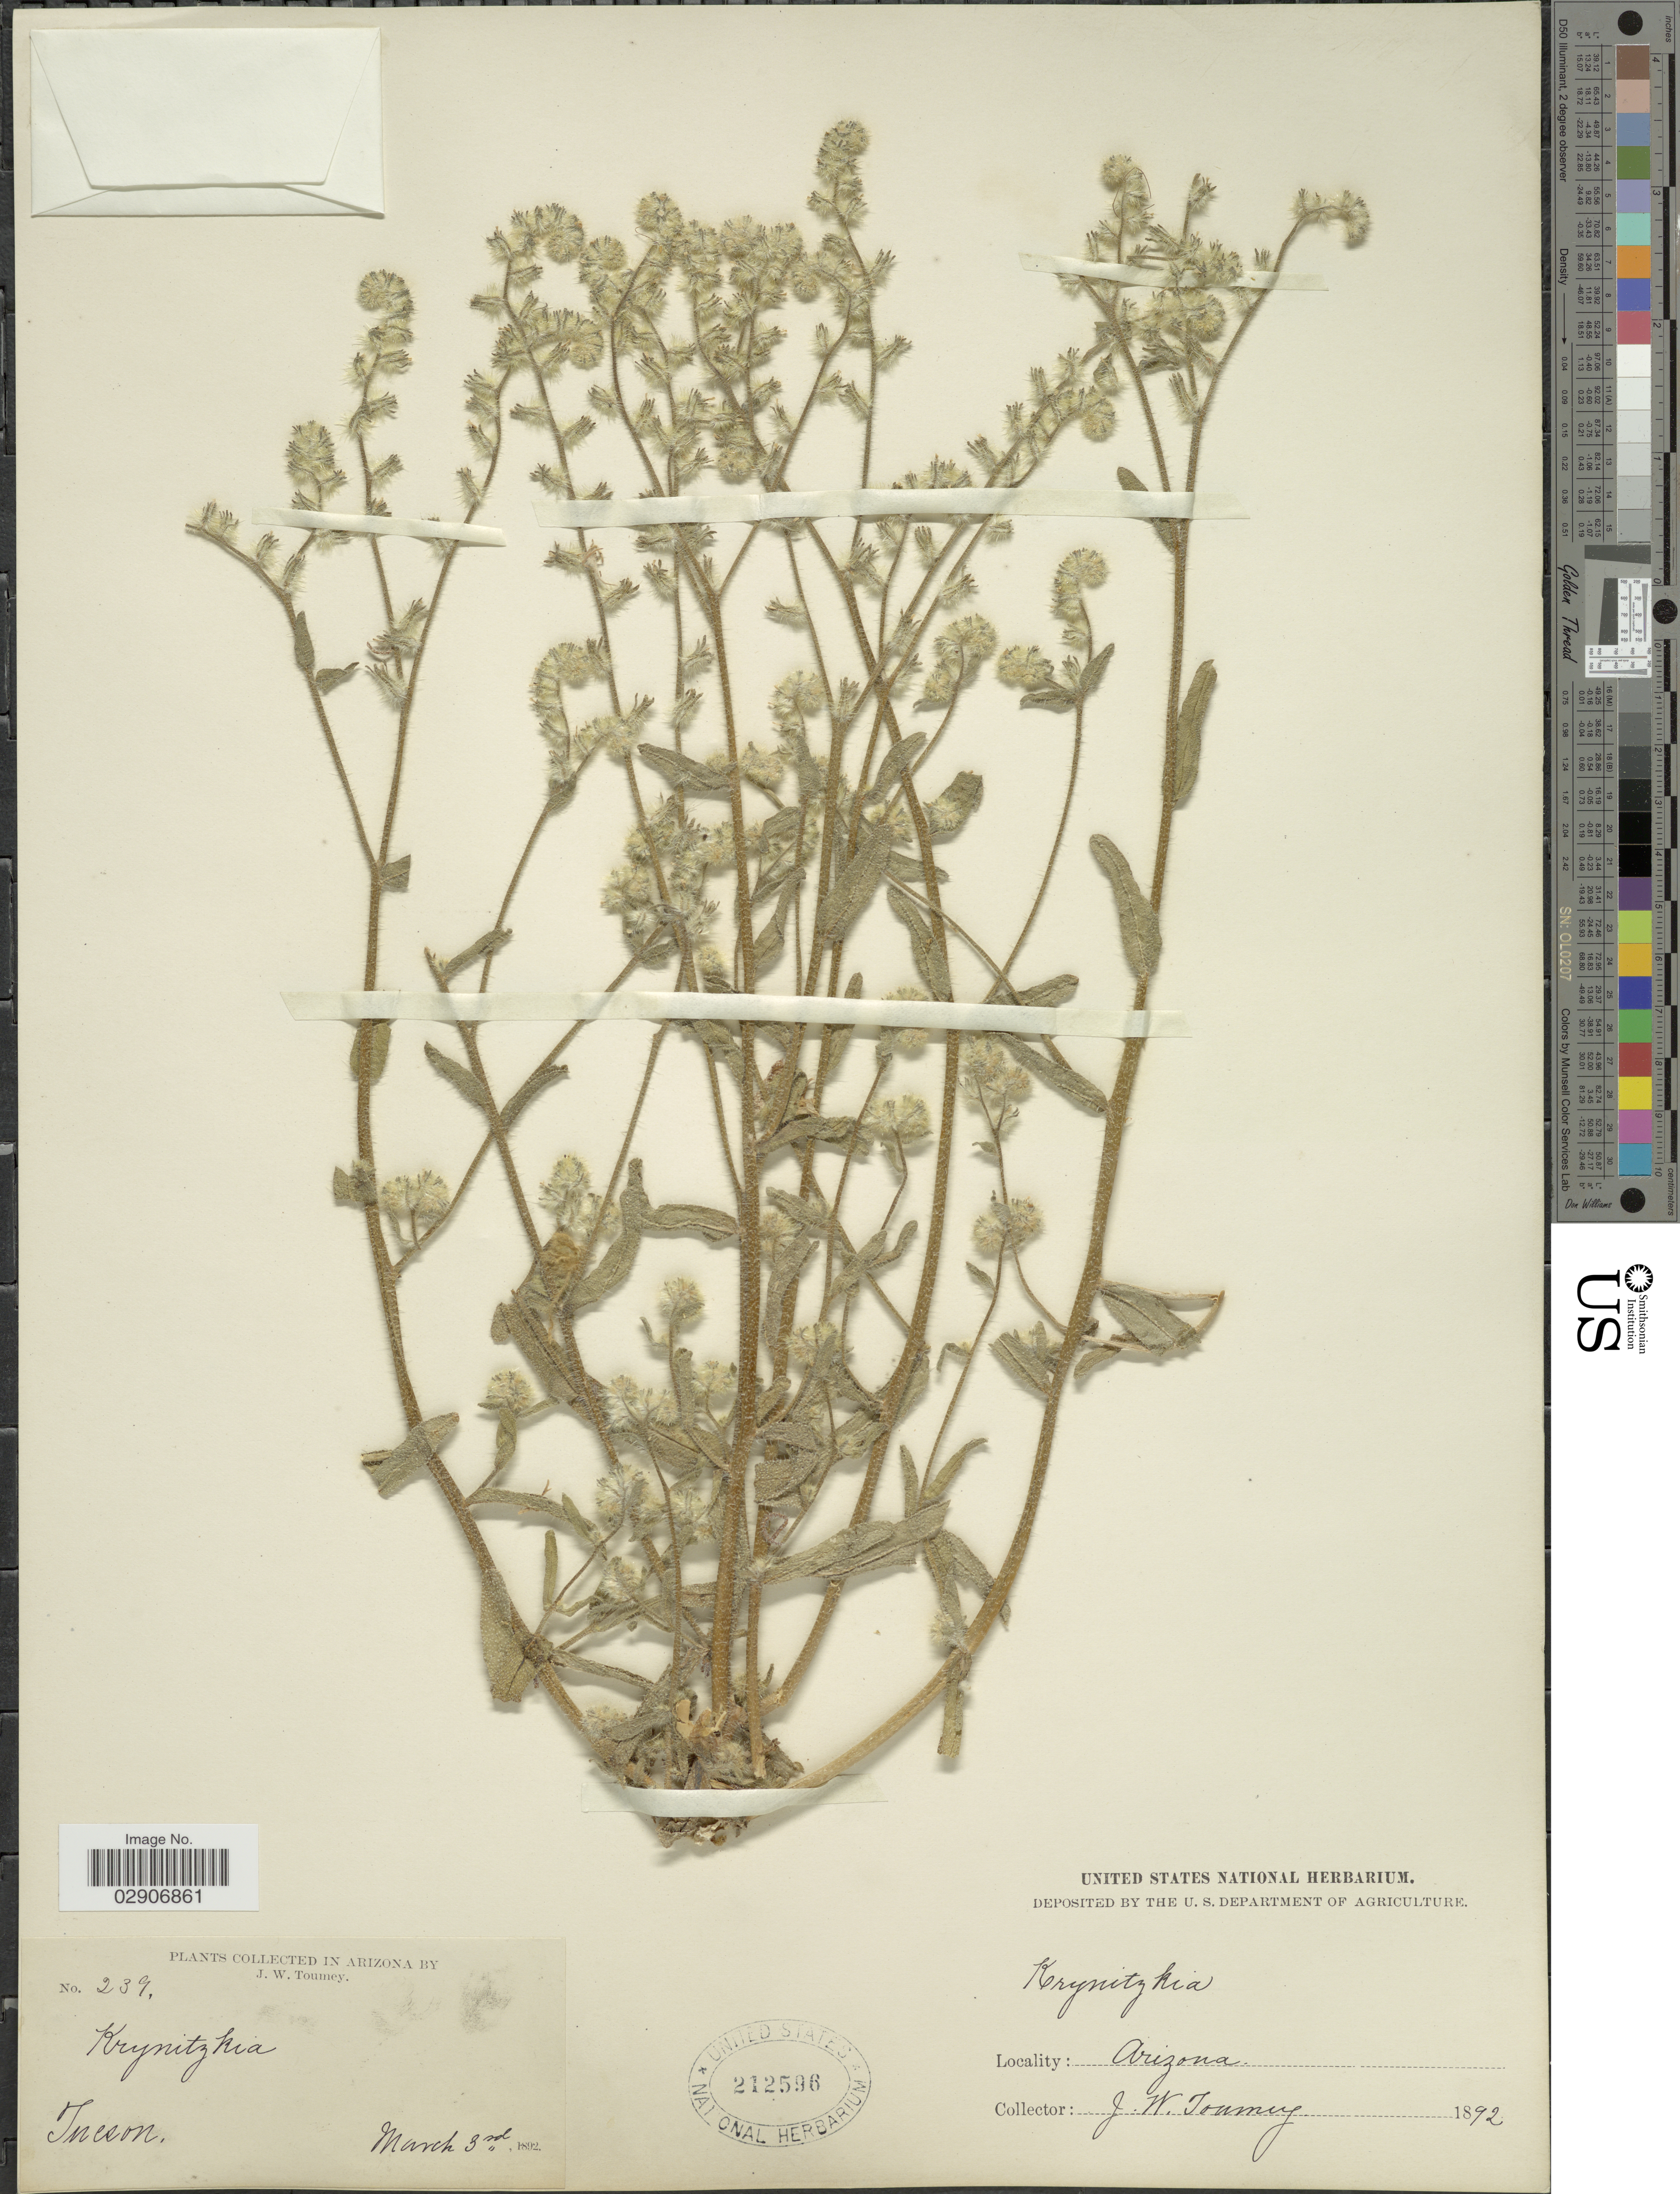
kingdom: Plantae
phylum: Tracheophyta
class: Magnoliopsida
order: Boraginales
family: Boraginaceae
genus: Cryptantha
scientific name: Cryptantha barbigera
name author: (A. Gray) Greene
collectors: J. W. Toumey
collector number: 239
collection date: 1892-03-03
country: United States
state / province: Arizona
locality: Tucson.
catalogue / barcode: US 212596